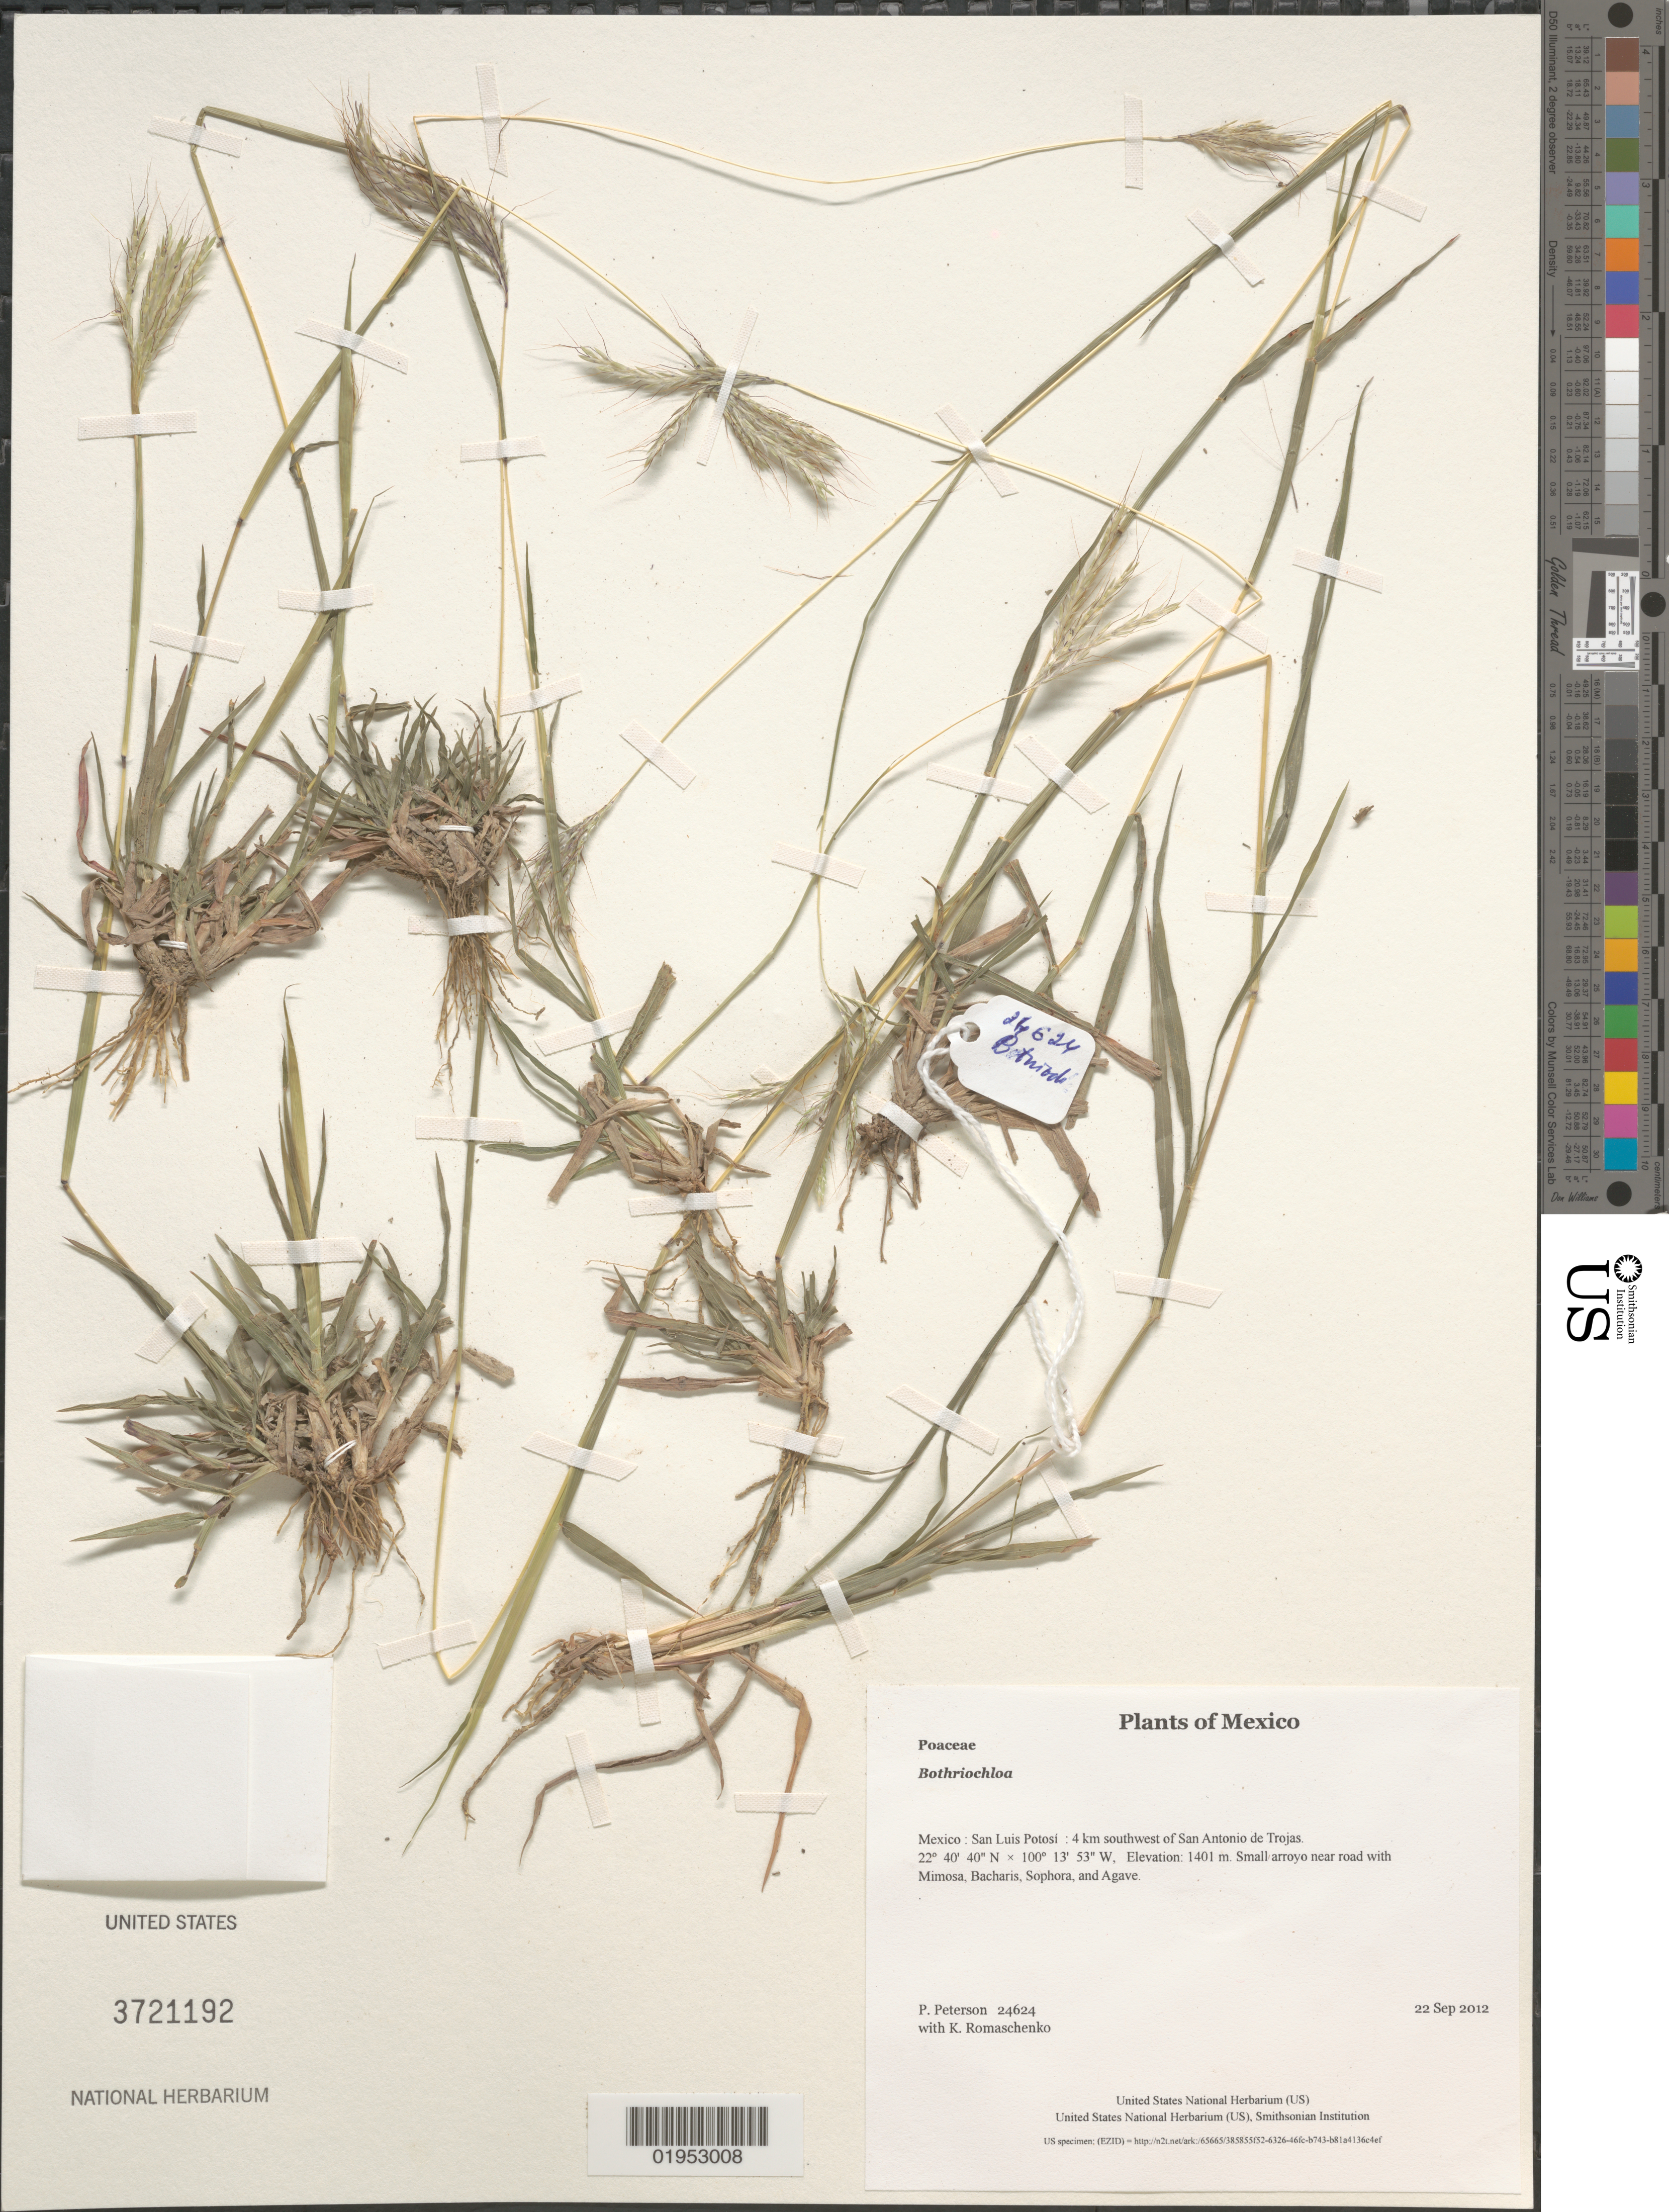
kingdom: Plantae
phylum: Tracheophyta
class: Liliopsida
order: Poales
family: Poaceae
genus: Bothriochloa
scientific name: Bothriochloa sp.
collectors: P. M. Peterson & K. Romaschenko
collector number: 24624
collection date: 2012-09-22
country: Mexico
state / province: San Luis Potosí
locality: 4 km southwest of San Antonio de Trojas.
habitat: Small arroyo near road with Mimosa, Bacharis, Sophora, and Agave.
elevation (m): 1401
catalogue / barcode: US 3721192